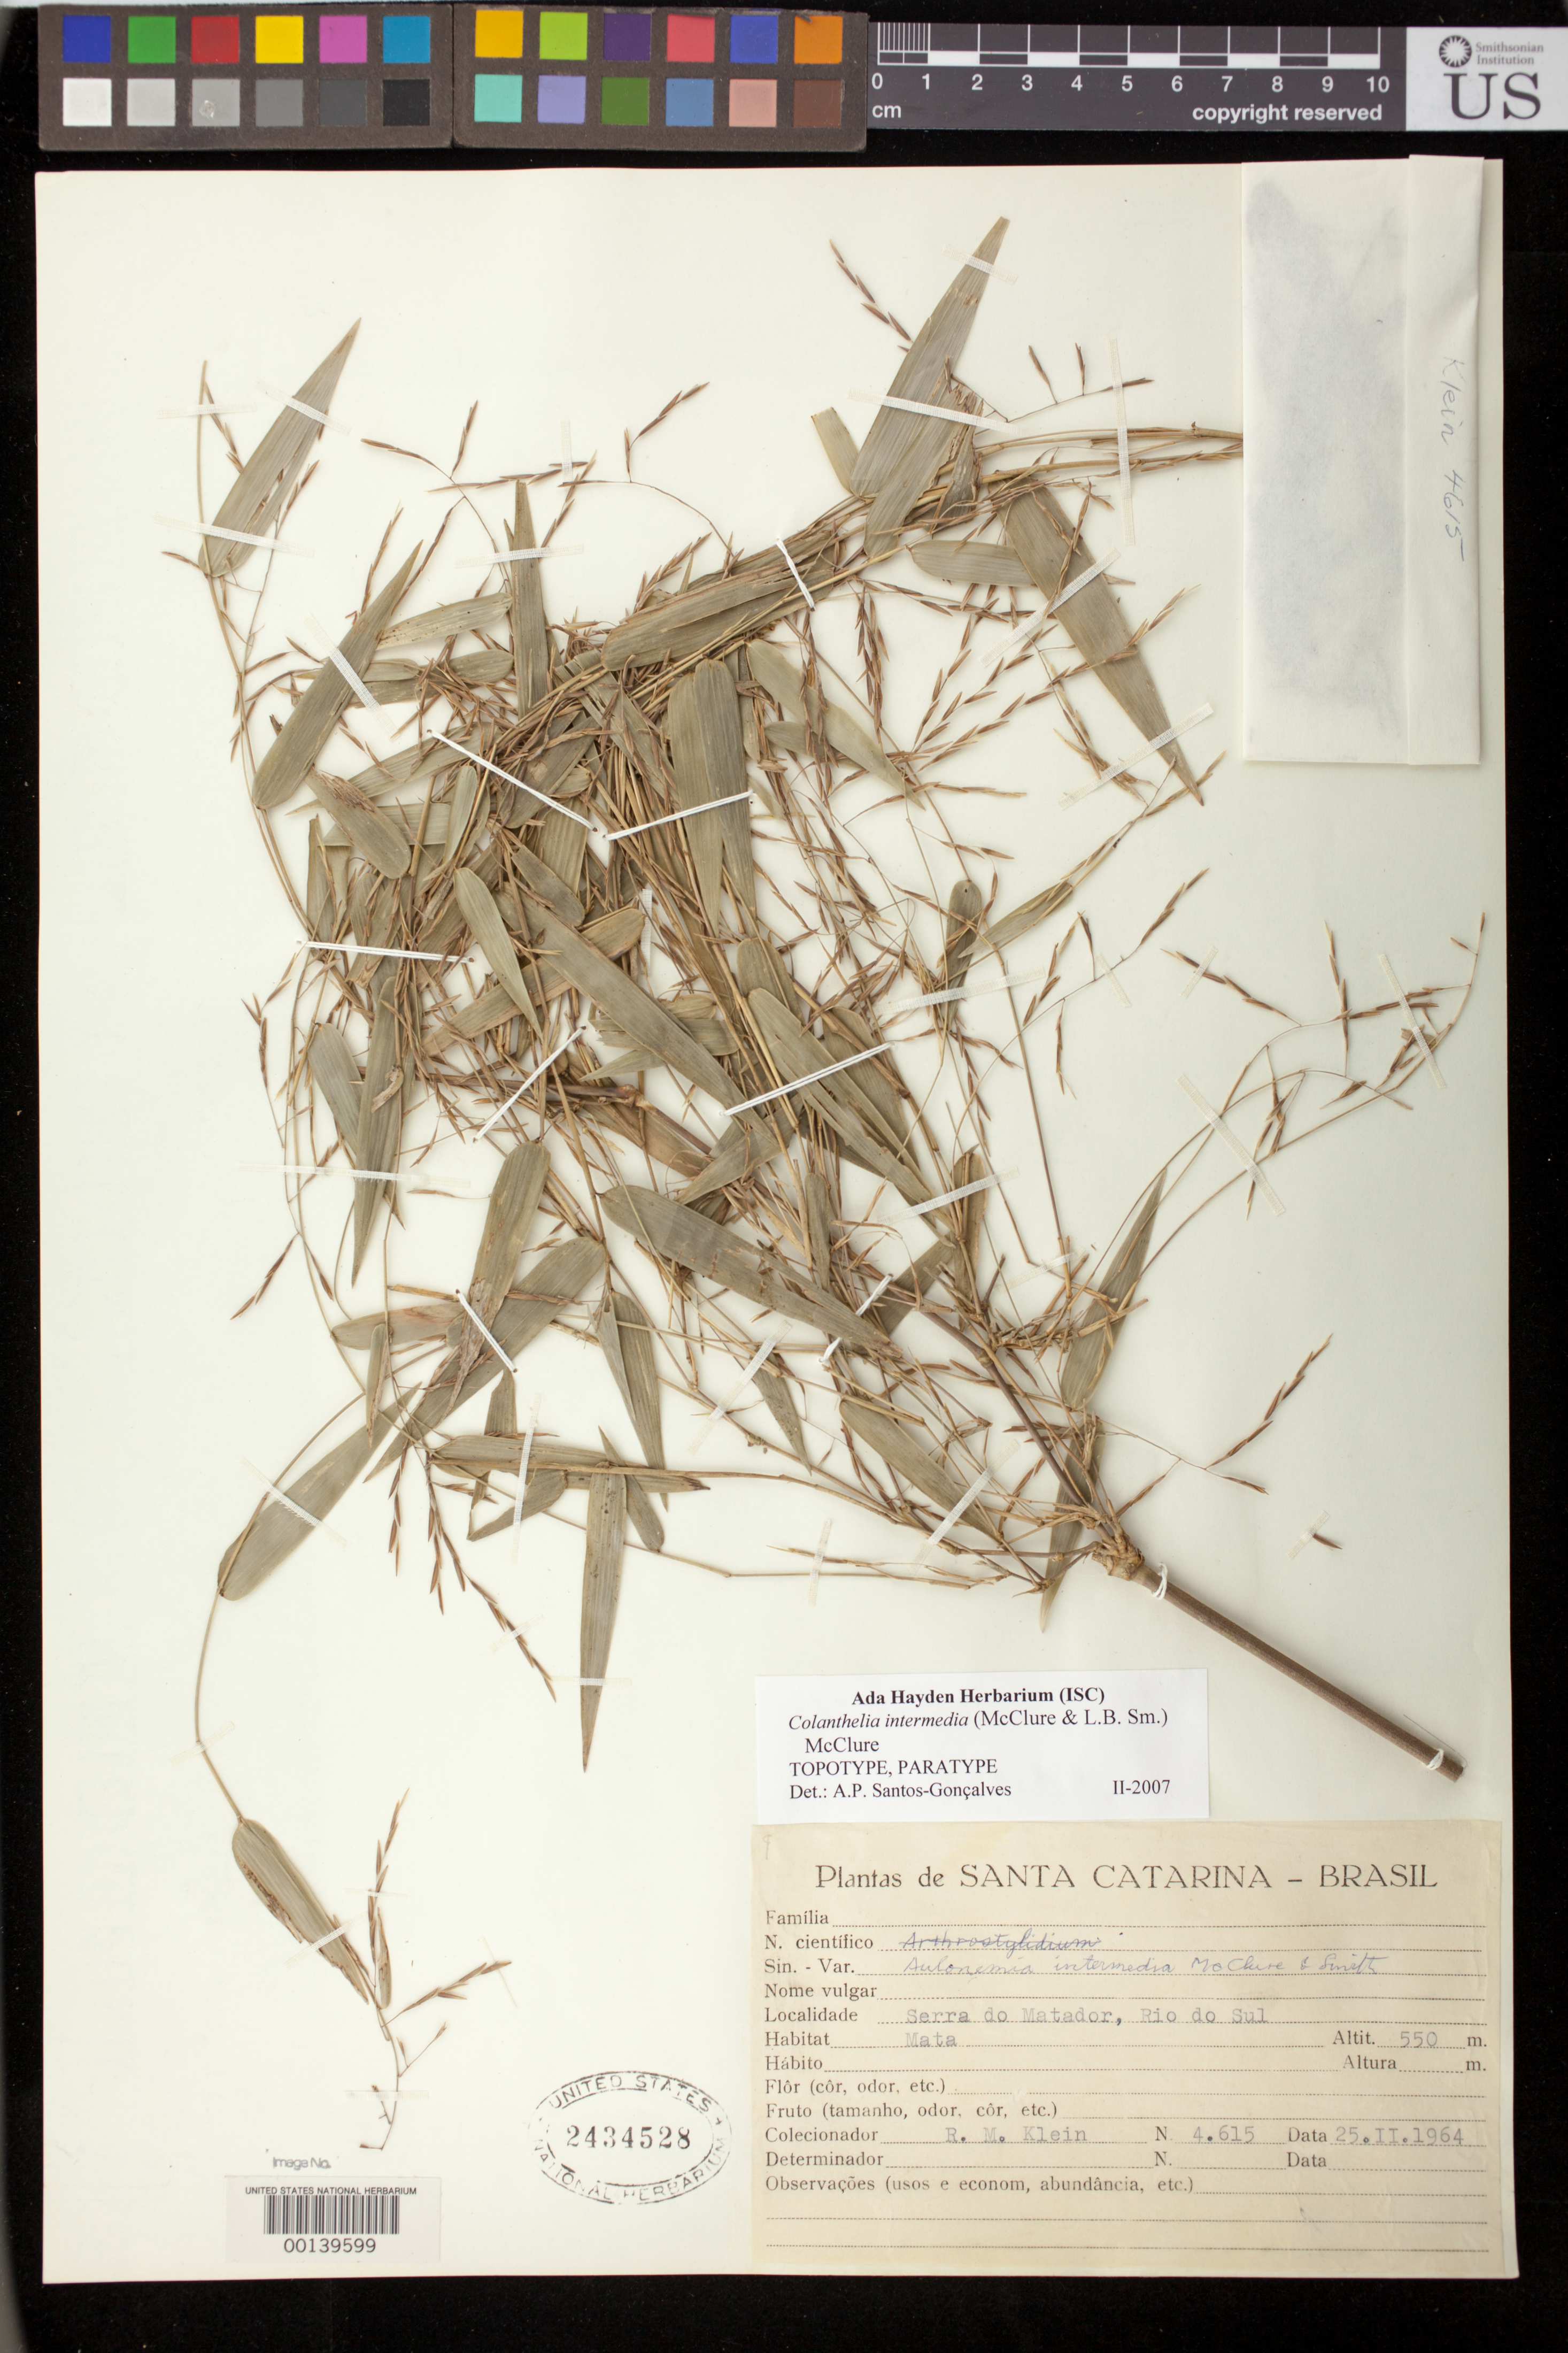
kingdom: Plantae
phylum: Tracheophyta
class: Liliopsida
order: Poales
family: Poaceae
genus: Aulonemia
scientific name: Aulonemia intermedia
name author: McClure & L.B. Sm.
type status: Paratype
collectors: R. M. Klein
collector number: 4615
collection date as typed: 25 Feb 1964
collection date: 1964-02-25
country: Brazil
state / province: Santa Catarina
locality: Rio do Sul, Serra do Matador.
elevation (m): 550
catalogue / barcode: US 2534528